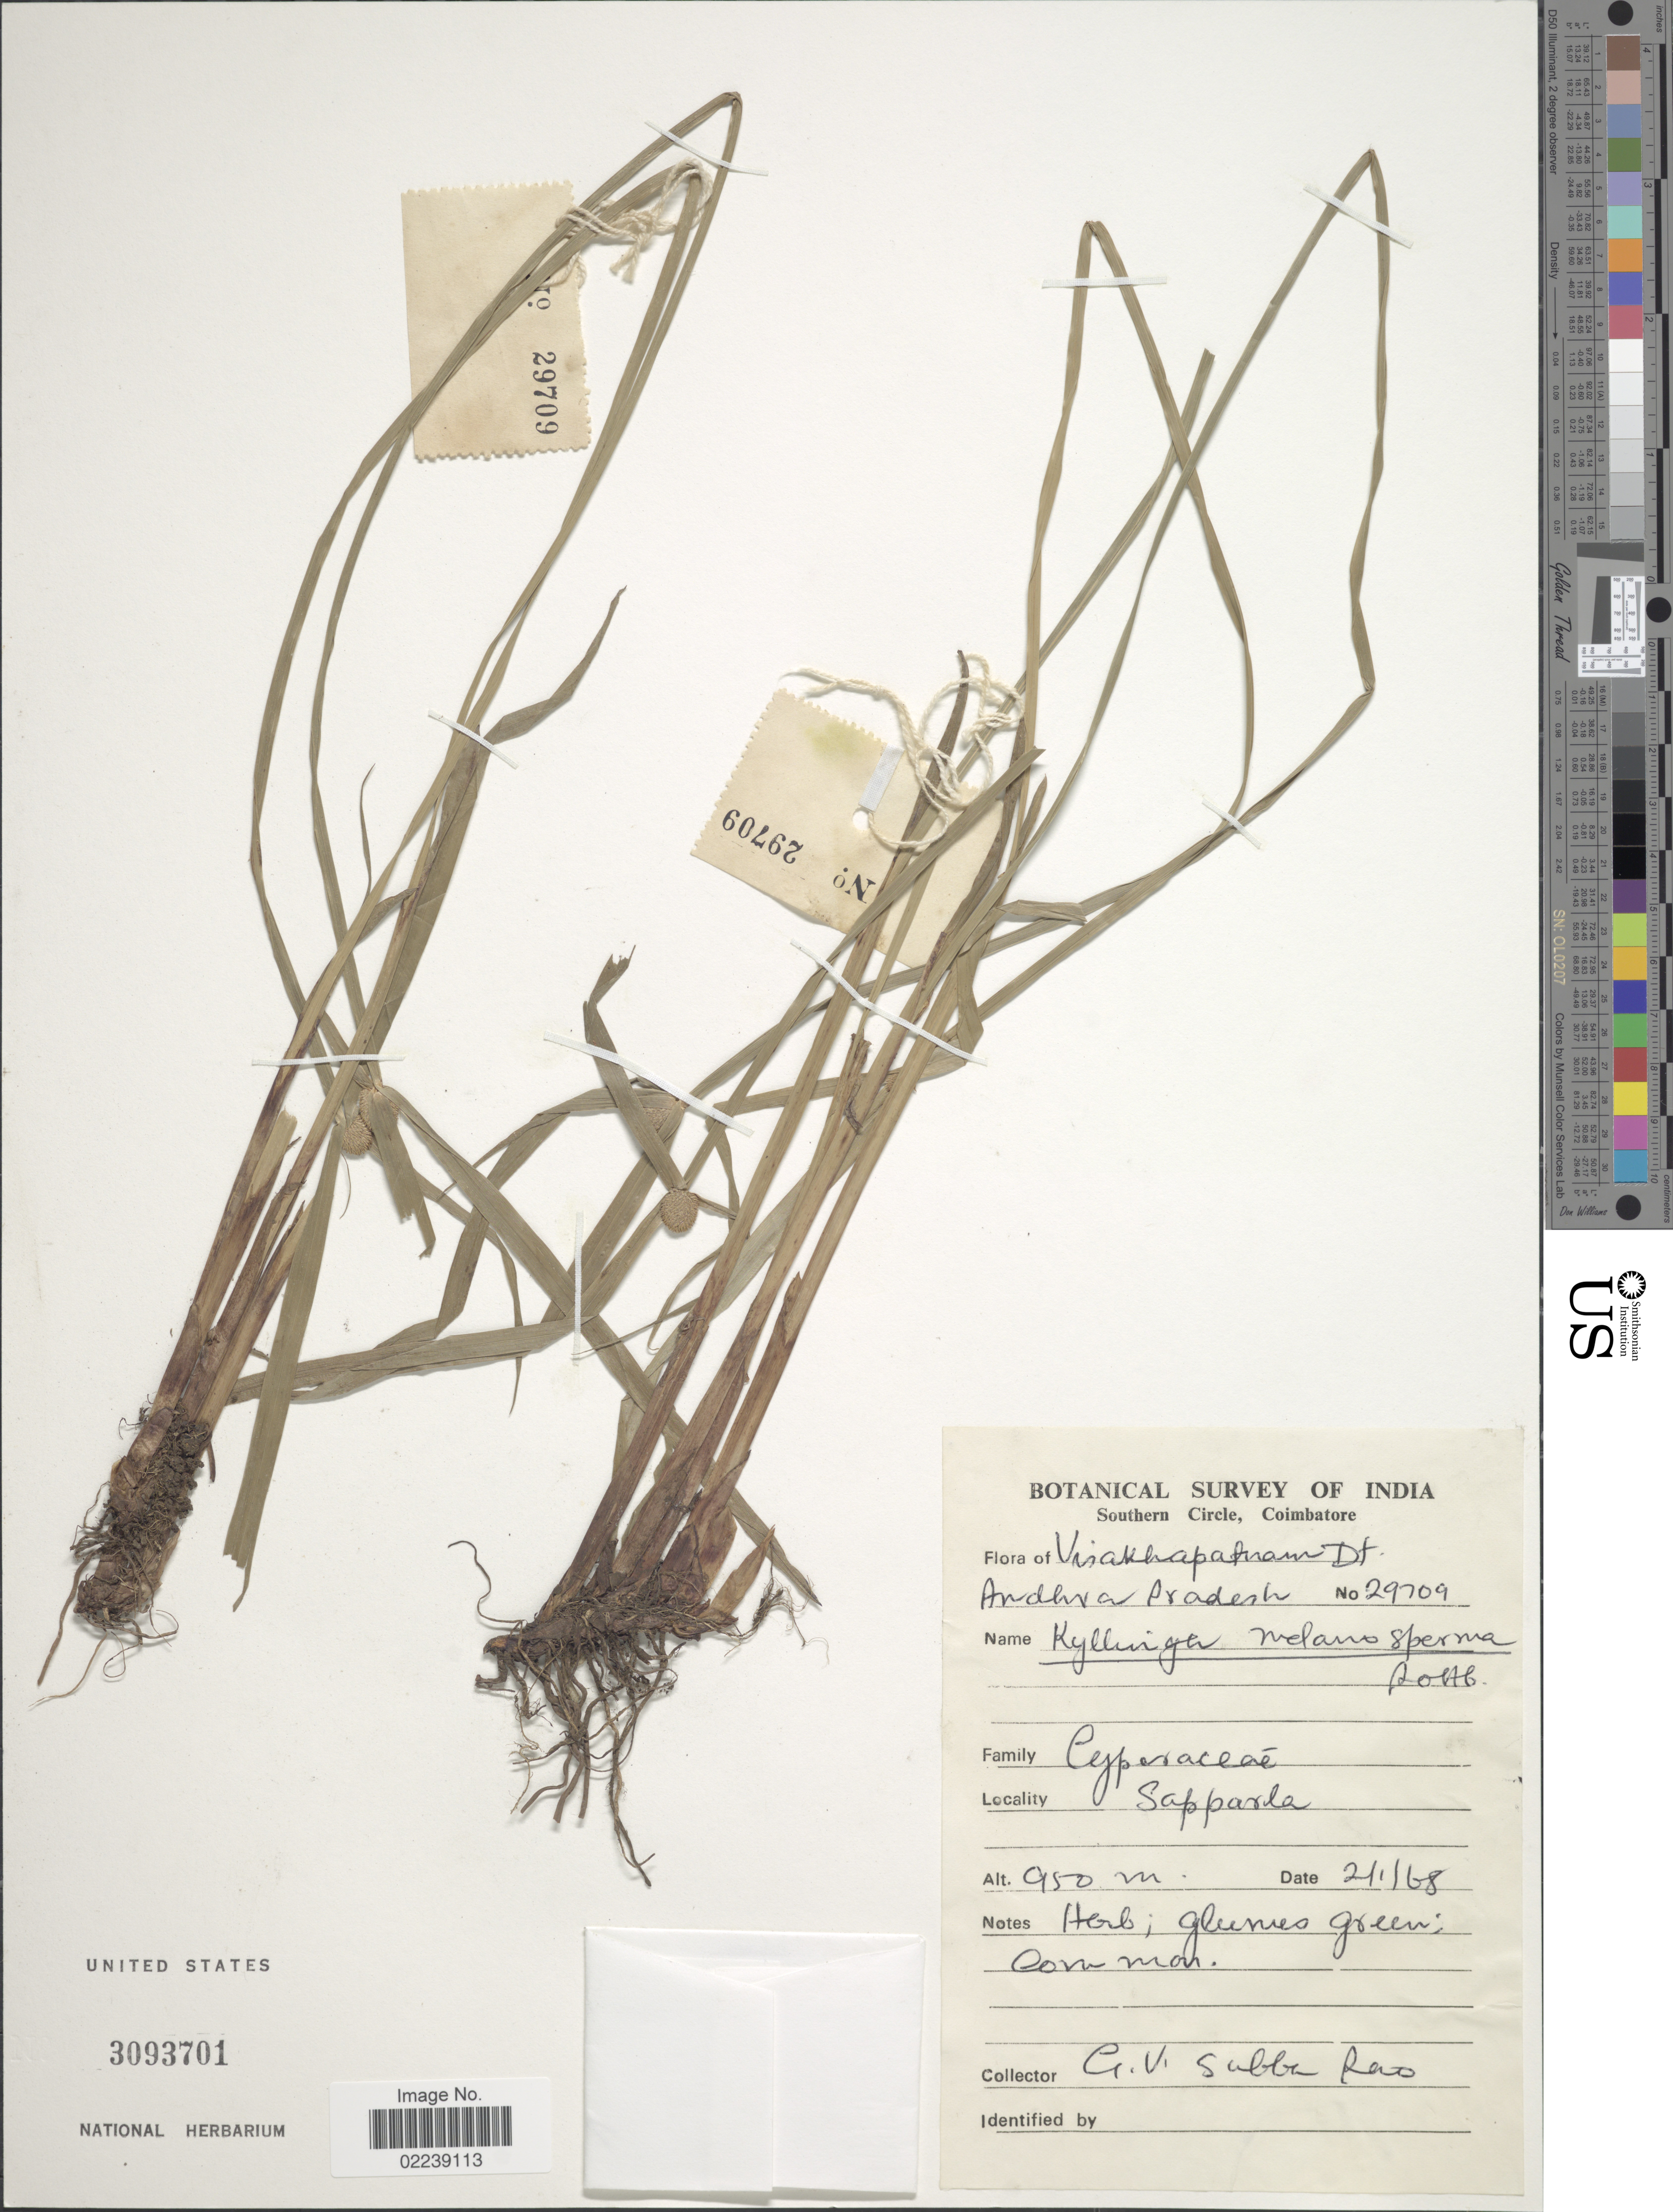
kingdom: Plantae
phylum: Tracheophyta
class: Liliopsida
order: Poales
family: Cyperaceae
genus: Cyperus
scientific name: Cyperus melanospermus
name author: (Nees) Valck. Sur.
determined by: Strong, M. T., (US), Smithsonian Institution - National Museum of Natural History (UNITED STATES)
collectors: G. Subba Rao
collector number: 29709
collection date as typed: Transcribed d/m/y: 2/1/68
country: India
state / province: Andhra Pradesh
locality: Visakhapatnam Dt., Andhra Pradesh, Sapparla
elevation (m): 950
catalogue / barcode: US 3093701